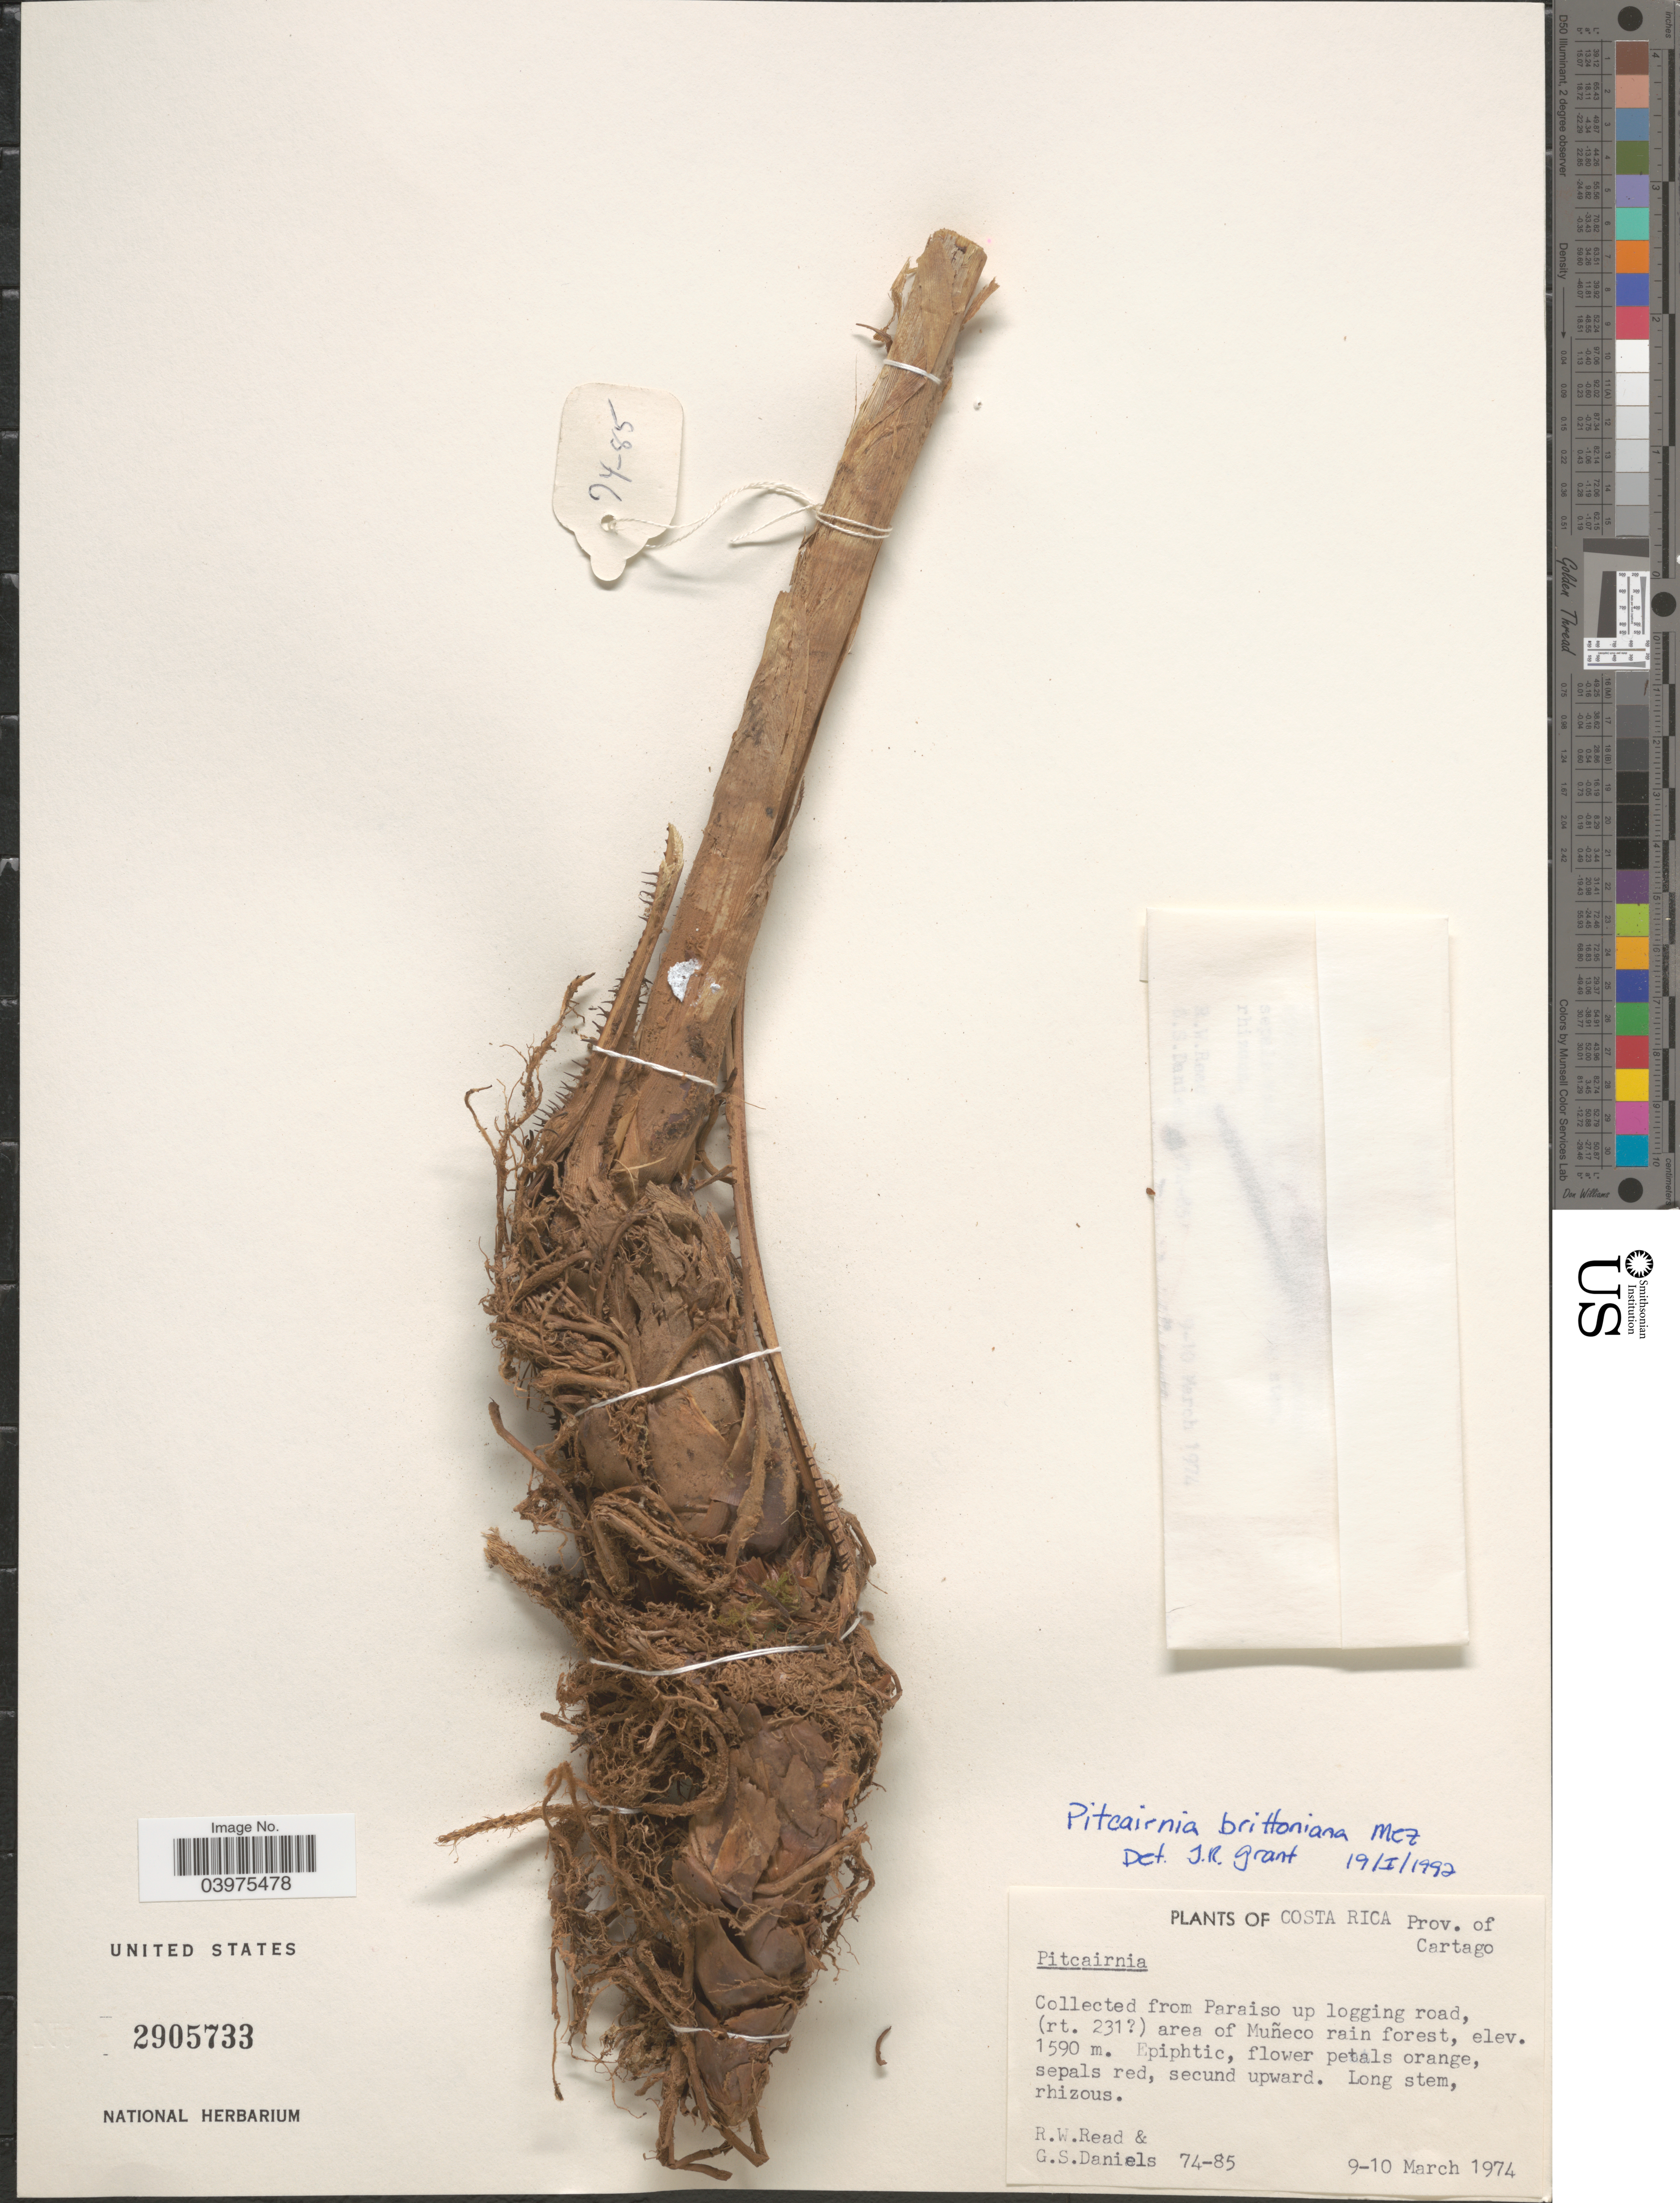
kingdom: Plantae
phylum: Tracheophyta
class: Liliopsida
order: Poales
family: Bromeliaceae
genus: Pitcairnia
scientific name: Pitcairnia brittoniana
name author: Mez in A. DC.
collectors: R. W. Read & G. S. Daniels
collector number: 74-85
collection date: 1974-03-09/1974-03-10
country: Costa Rica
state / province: Cartago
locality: From Paraiso up logging road, (rt. 231 [unsure placement]) area of Muñeco rail forest.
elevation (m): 1590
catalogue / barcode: US 2905733